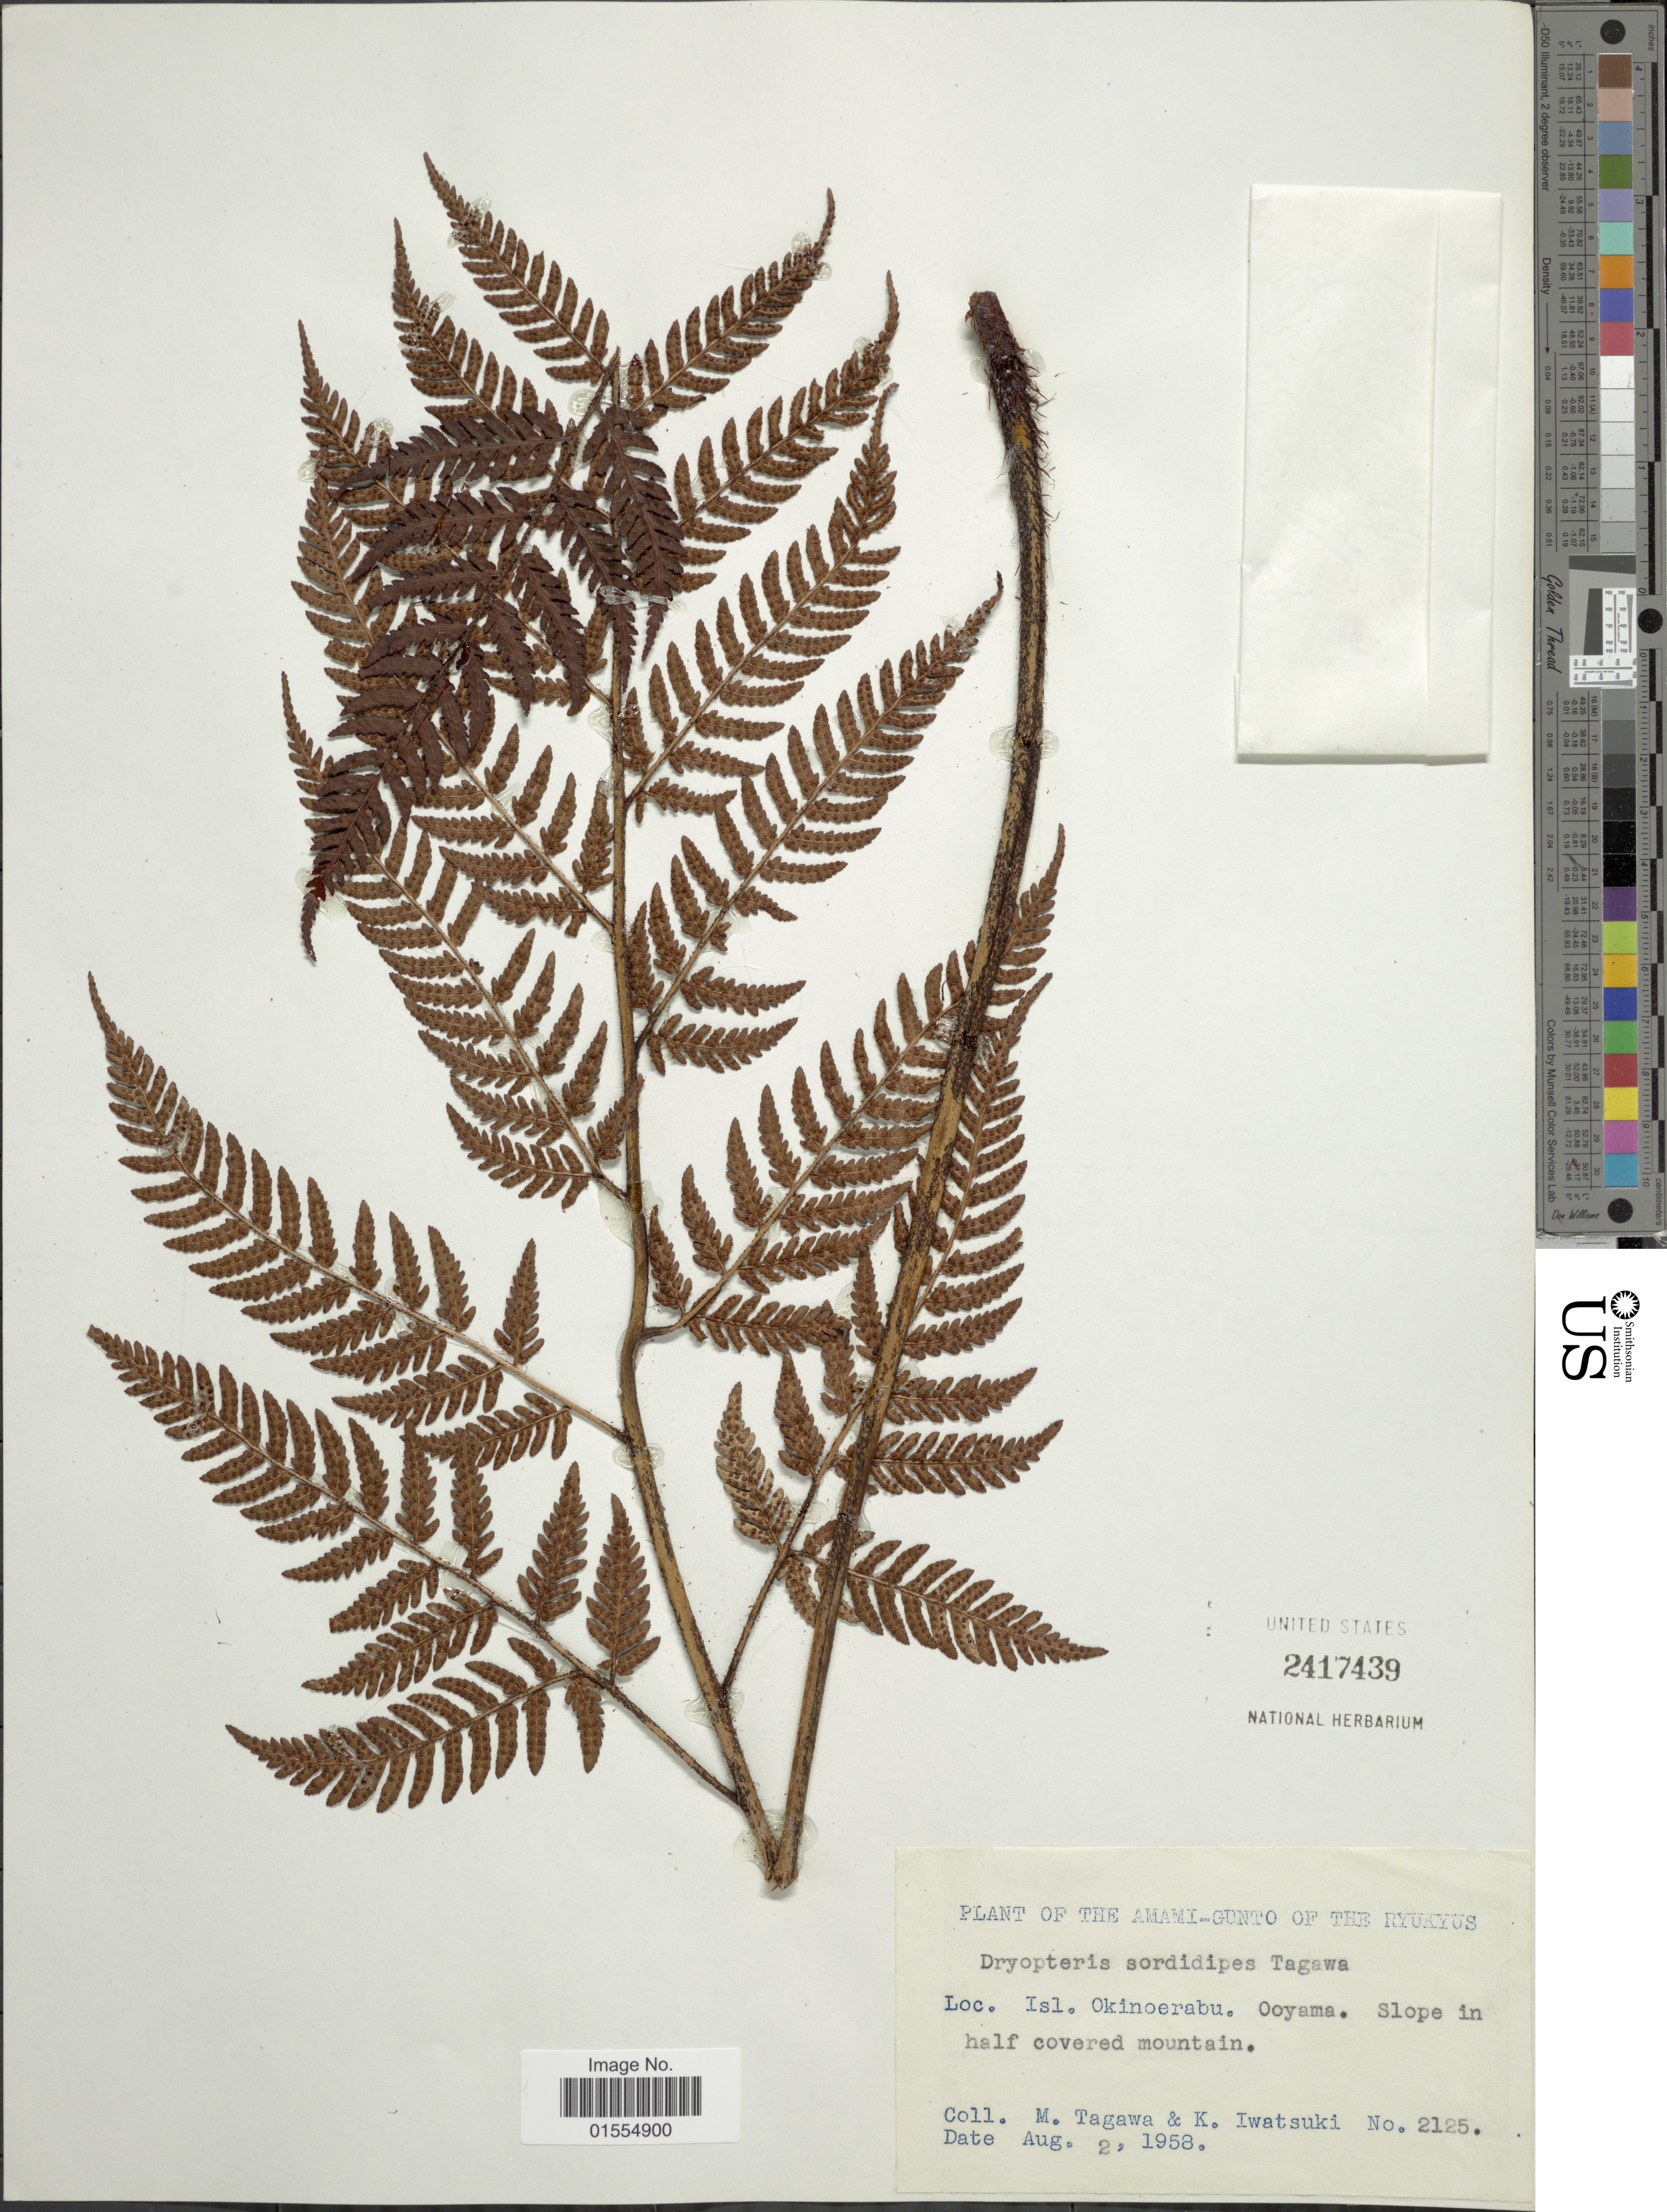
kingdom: Plantae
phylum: Tracheophyta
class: Polypodiopsida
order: Polypodiales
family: Dryopteridaceae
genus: Dryopteris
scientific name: Dryopteris sordidipes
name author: Tagawa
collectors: M. Tagawa & K. Iwatsuki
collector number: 2125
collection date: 1958-08-02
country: Japan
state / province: Okinawa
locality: Isl. Okinoerabu, Ooyama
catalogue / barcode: US 2417439